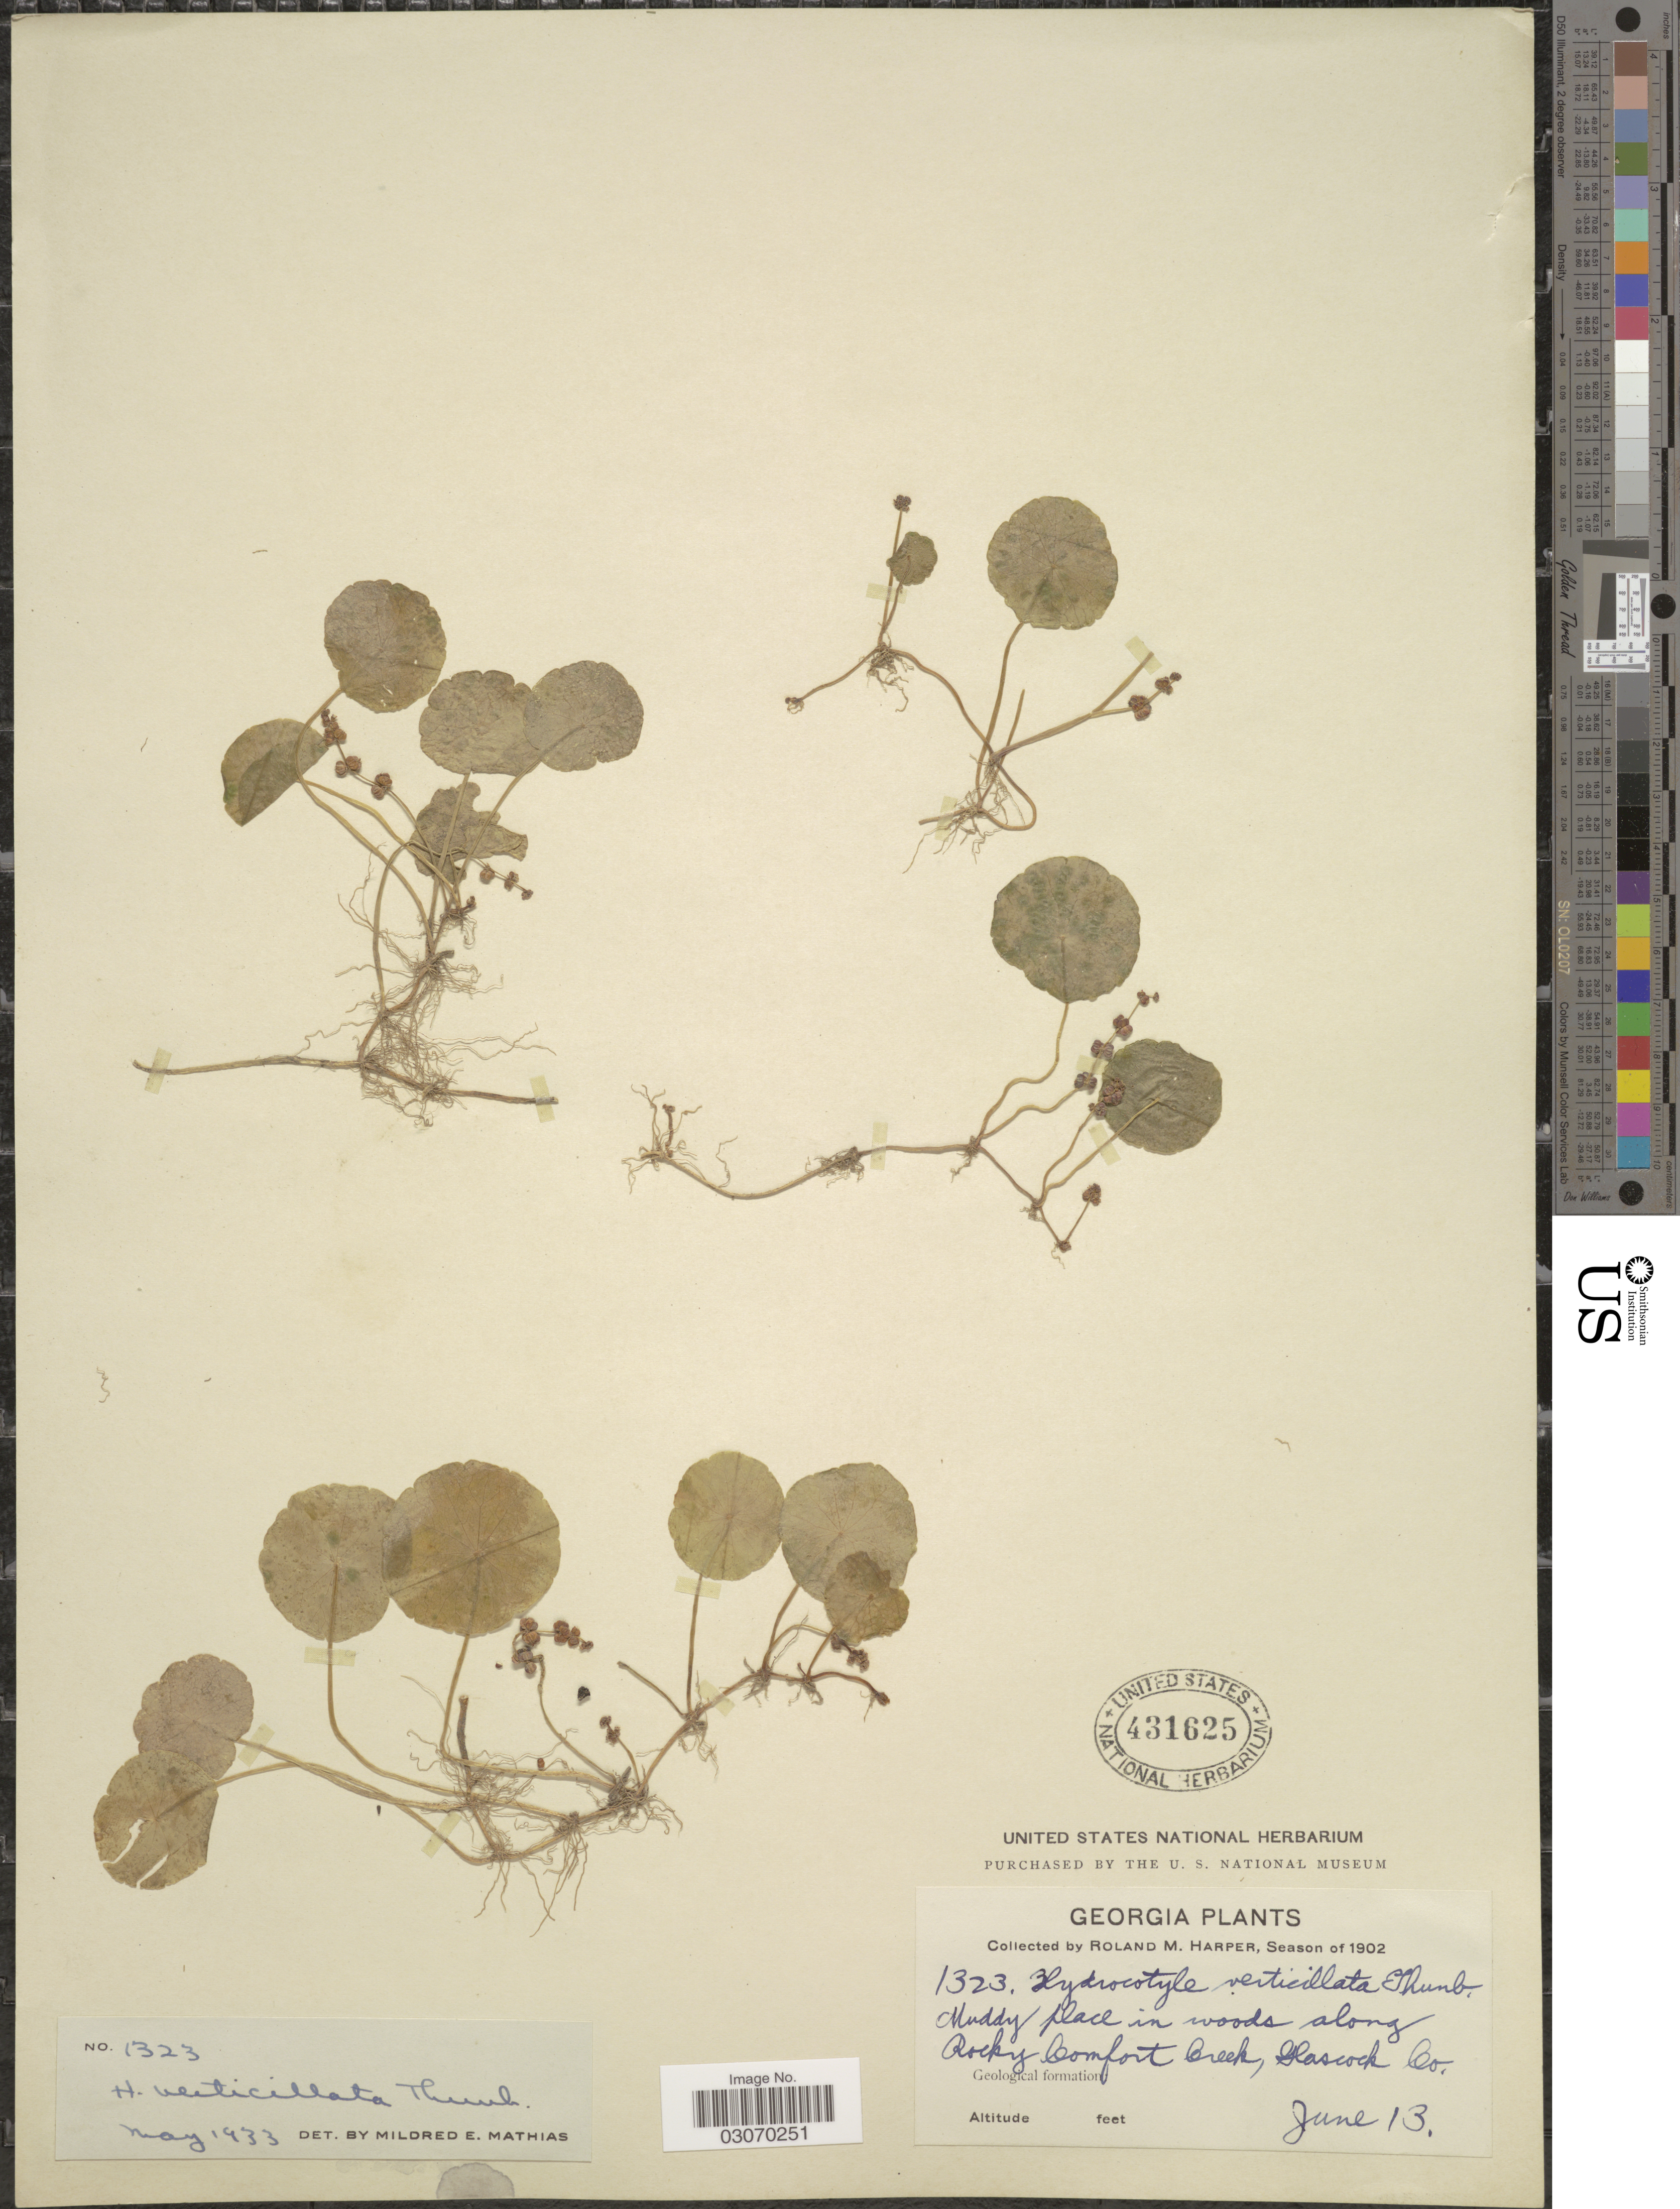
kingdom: Plantae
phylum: Tracheophyta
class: Magnoliopsida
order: Apiales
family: Araliaceae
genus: Hydrocotyle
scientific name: Hydrocotyle verticillata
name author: Thunb.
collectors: R. M. Harper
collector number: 1323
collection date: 1902-06-13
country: United States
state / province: Georgia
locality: Along Rocky Comfort Creek, Glascock Co.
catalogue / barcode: US 431625